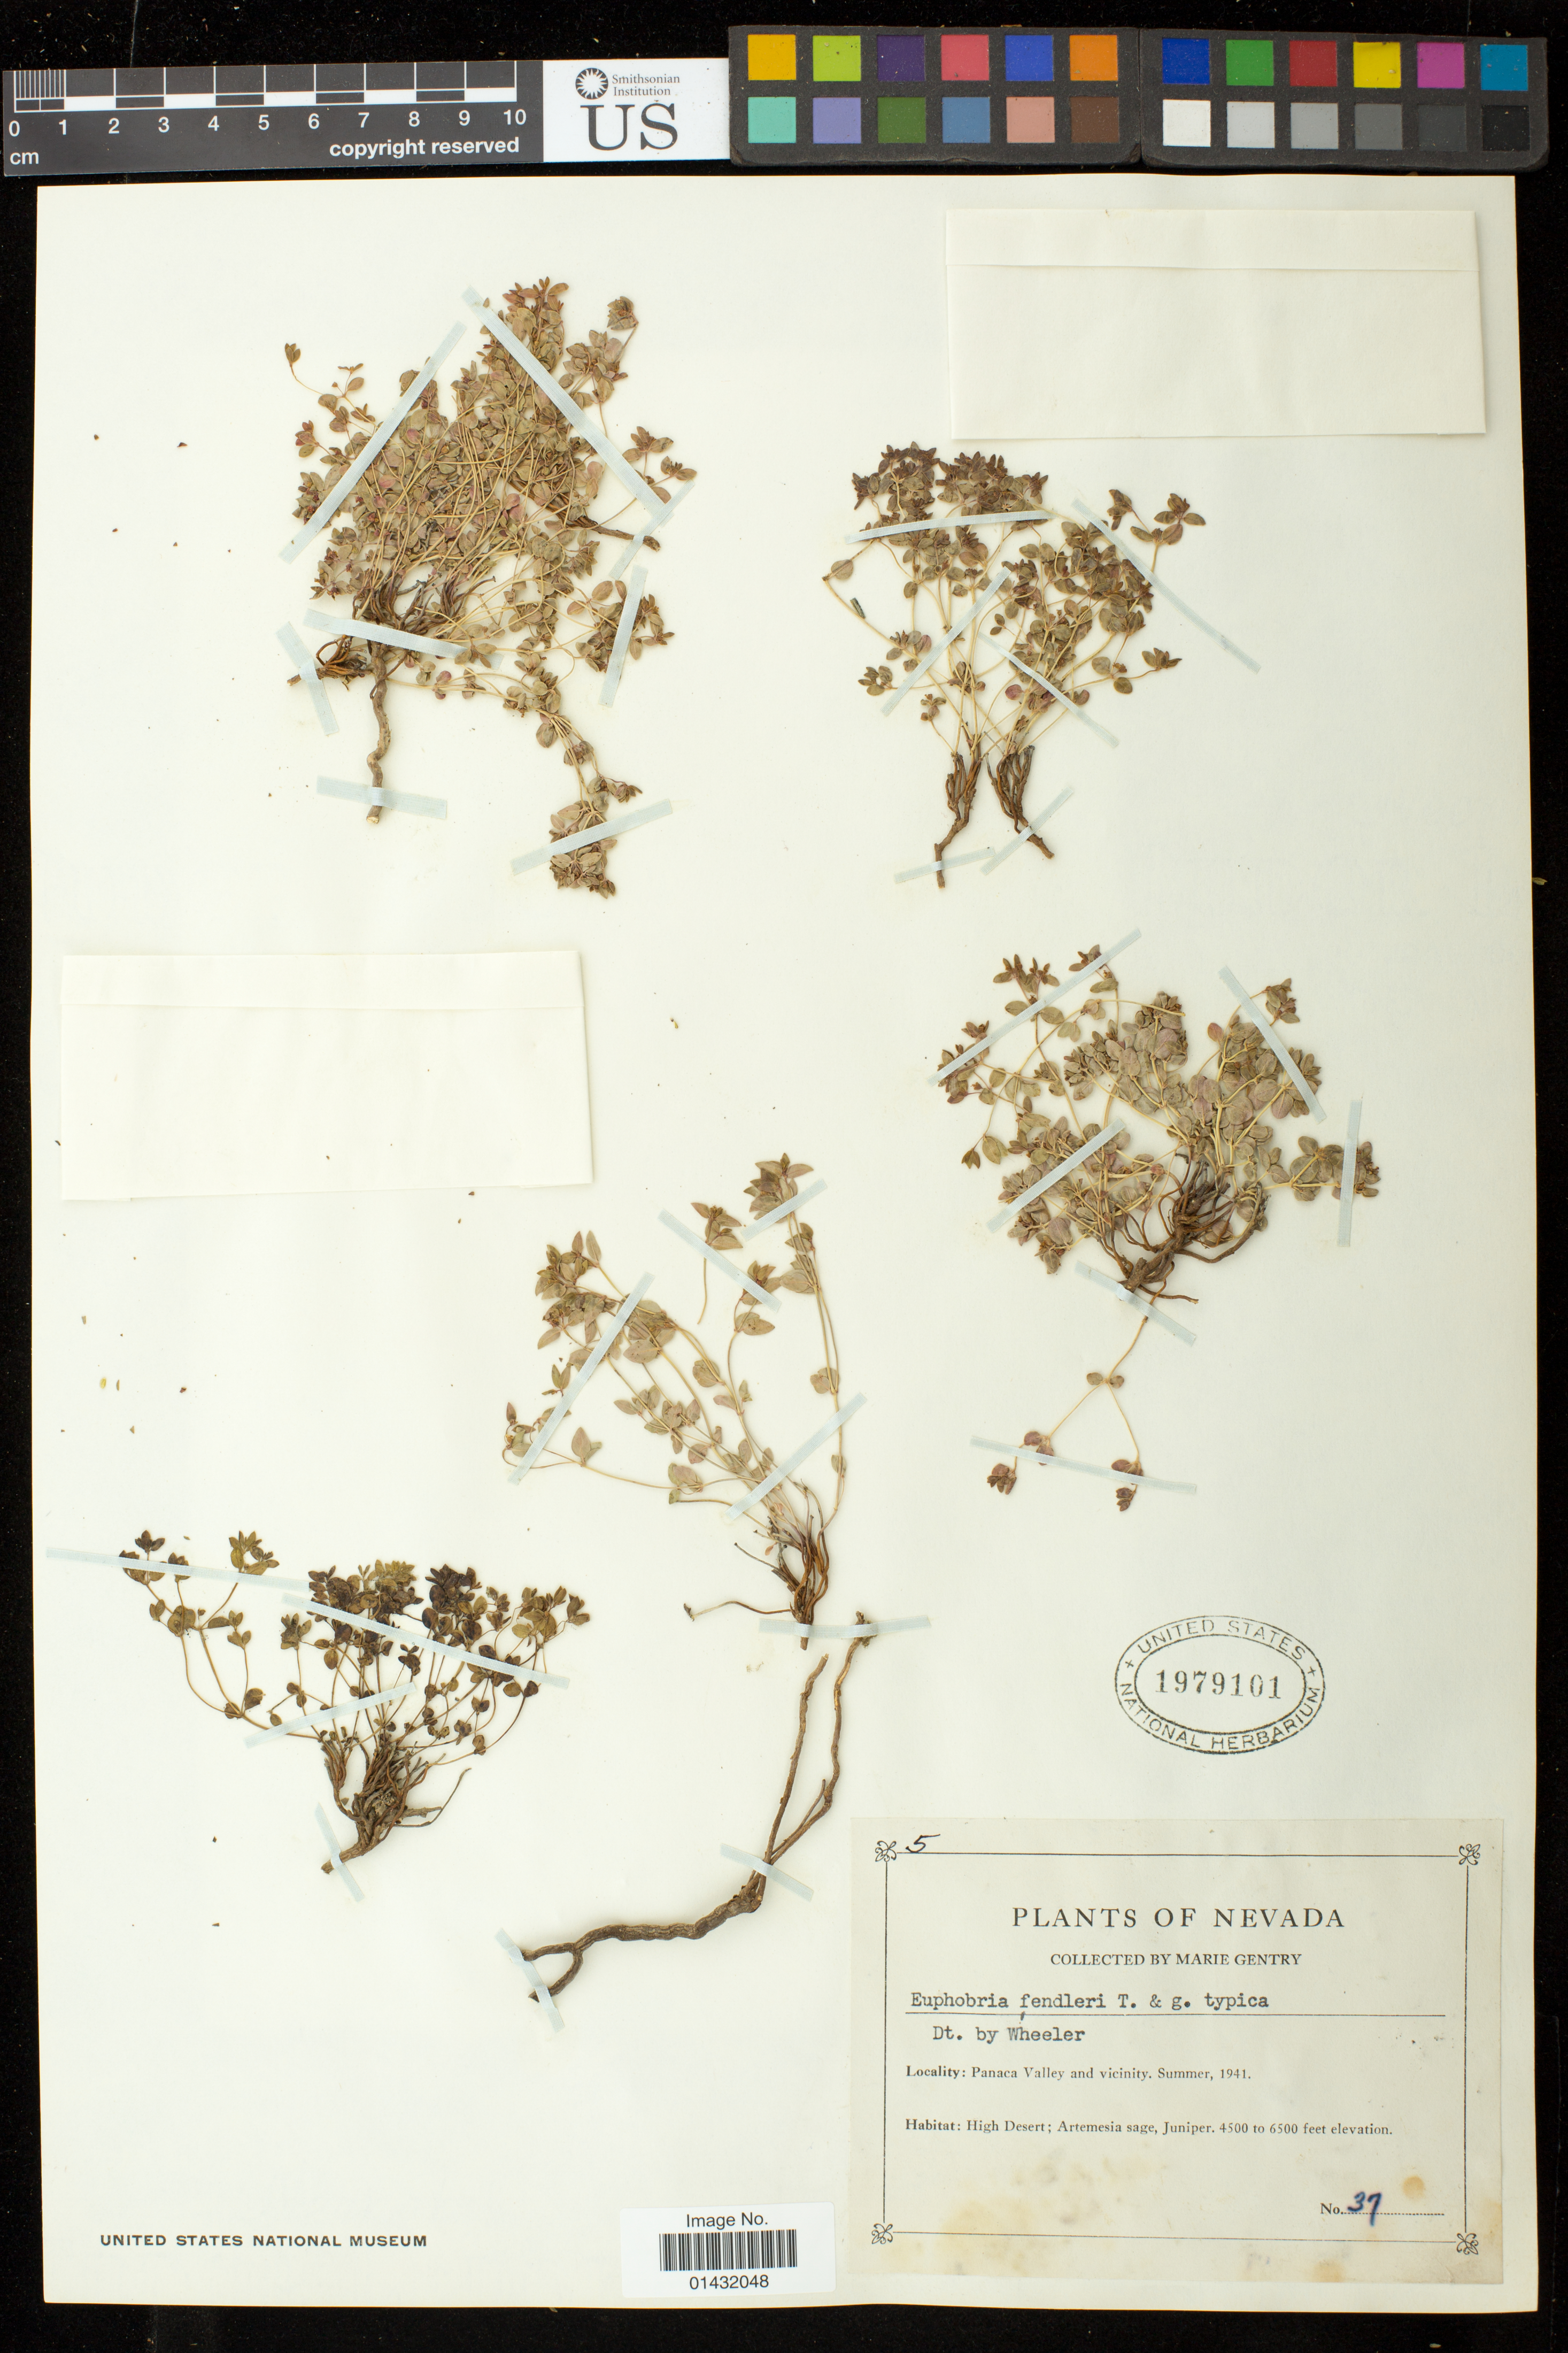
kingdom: Plantae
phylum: Tracheophyta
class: Magnoliopsida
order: Malpighiales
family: Euphorbiaceae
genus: Euphorbia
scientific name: Euphorbia fendleri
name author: Torr. & A. Gray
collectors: M. Gentry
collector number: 37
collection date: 1941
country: United States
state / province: Nevada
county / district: Lincoln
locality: Panaca Valley and vicinity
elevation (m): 1372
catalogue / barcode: US 1979101